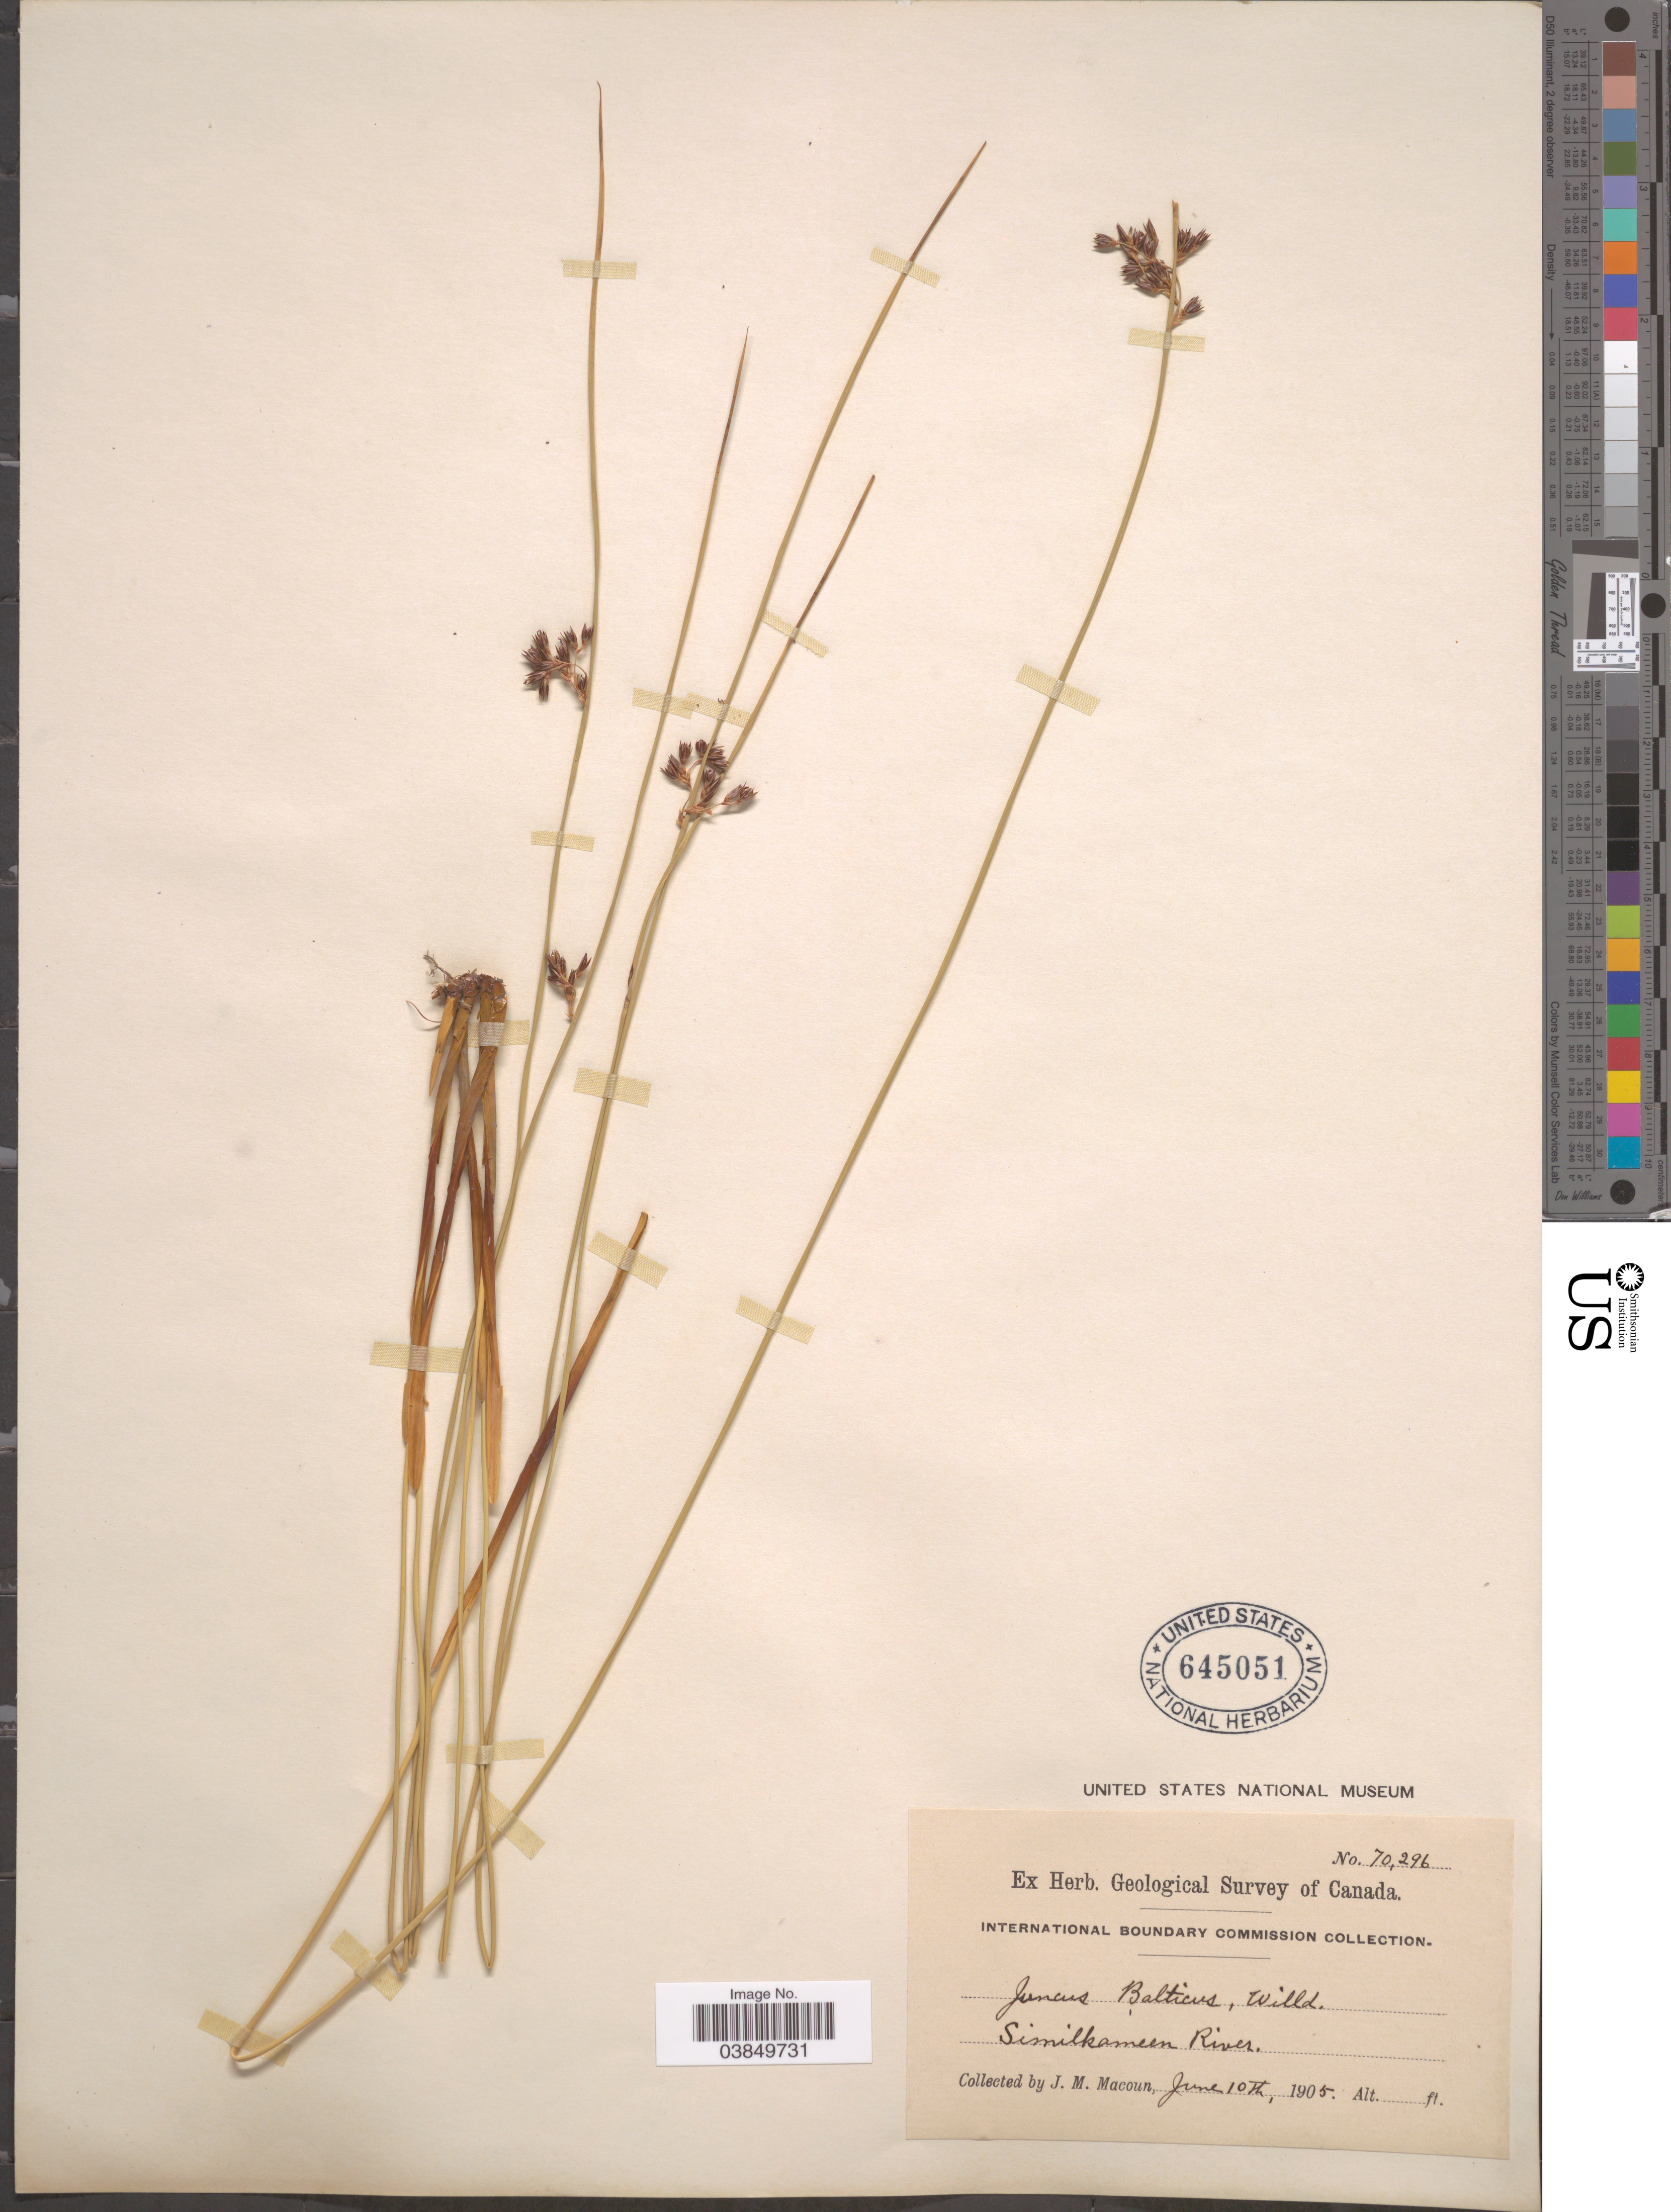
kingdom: Plantae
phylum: Tracheophyta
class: Liliopsida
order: Poales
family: Juncaceae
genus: Juncus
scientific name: Juncus balticus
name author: Willd.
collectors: J. M. Macoun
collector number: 70296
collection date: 1905-06-10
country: Canada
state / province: British Columbia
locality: Similkameen River.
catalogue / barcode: US 645051